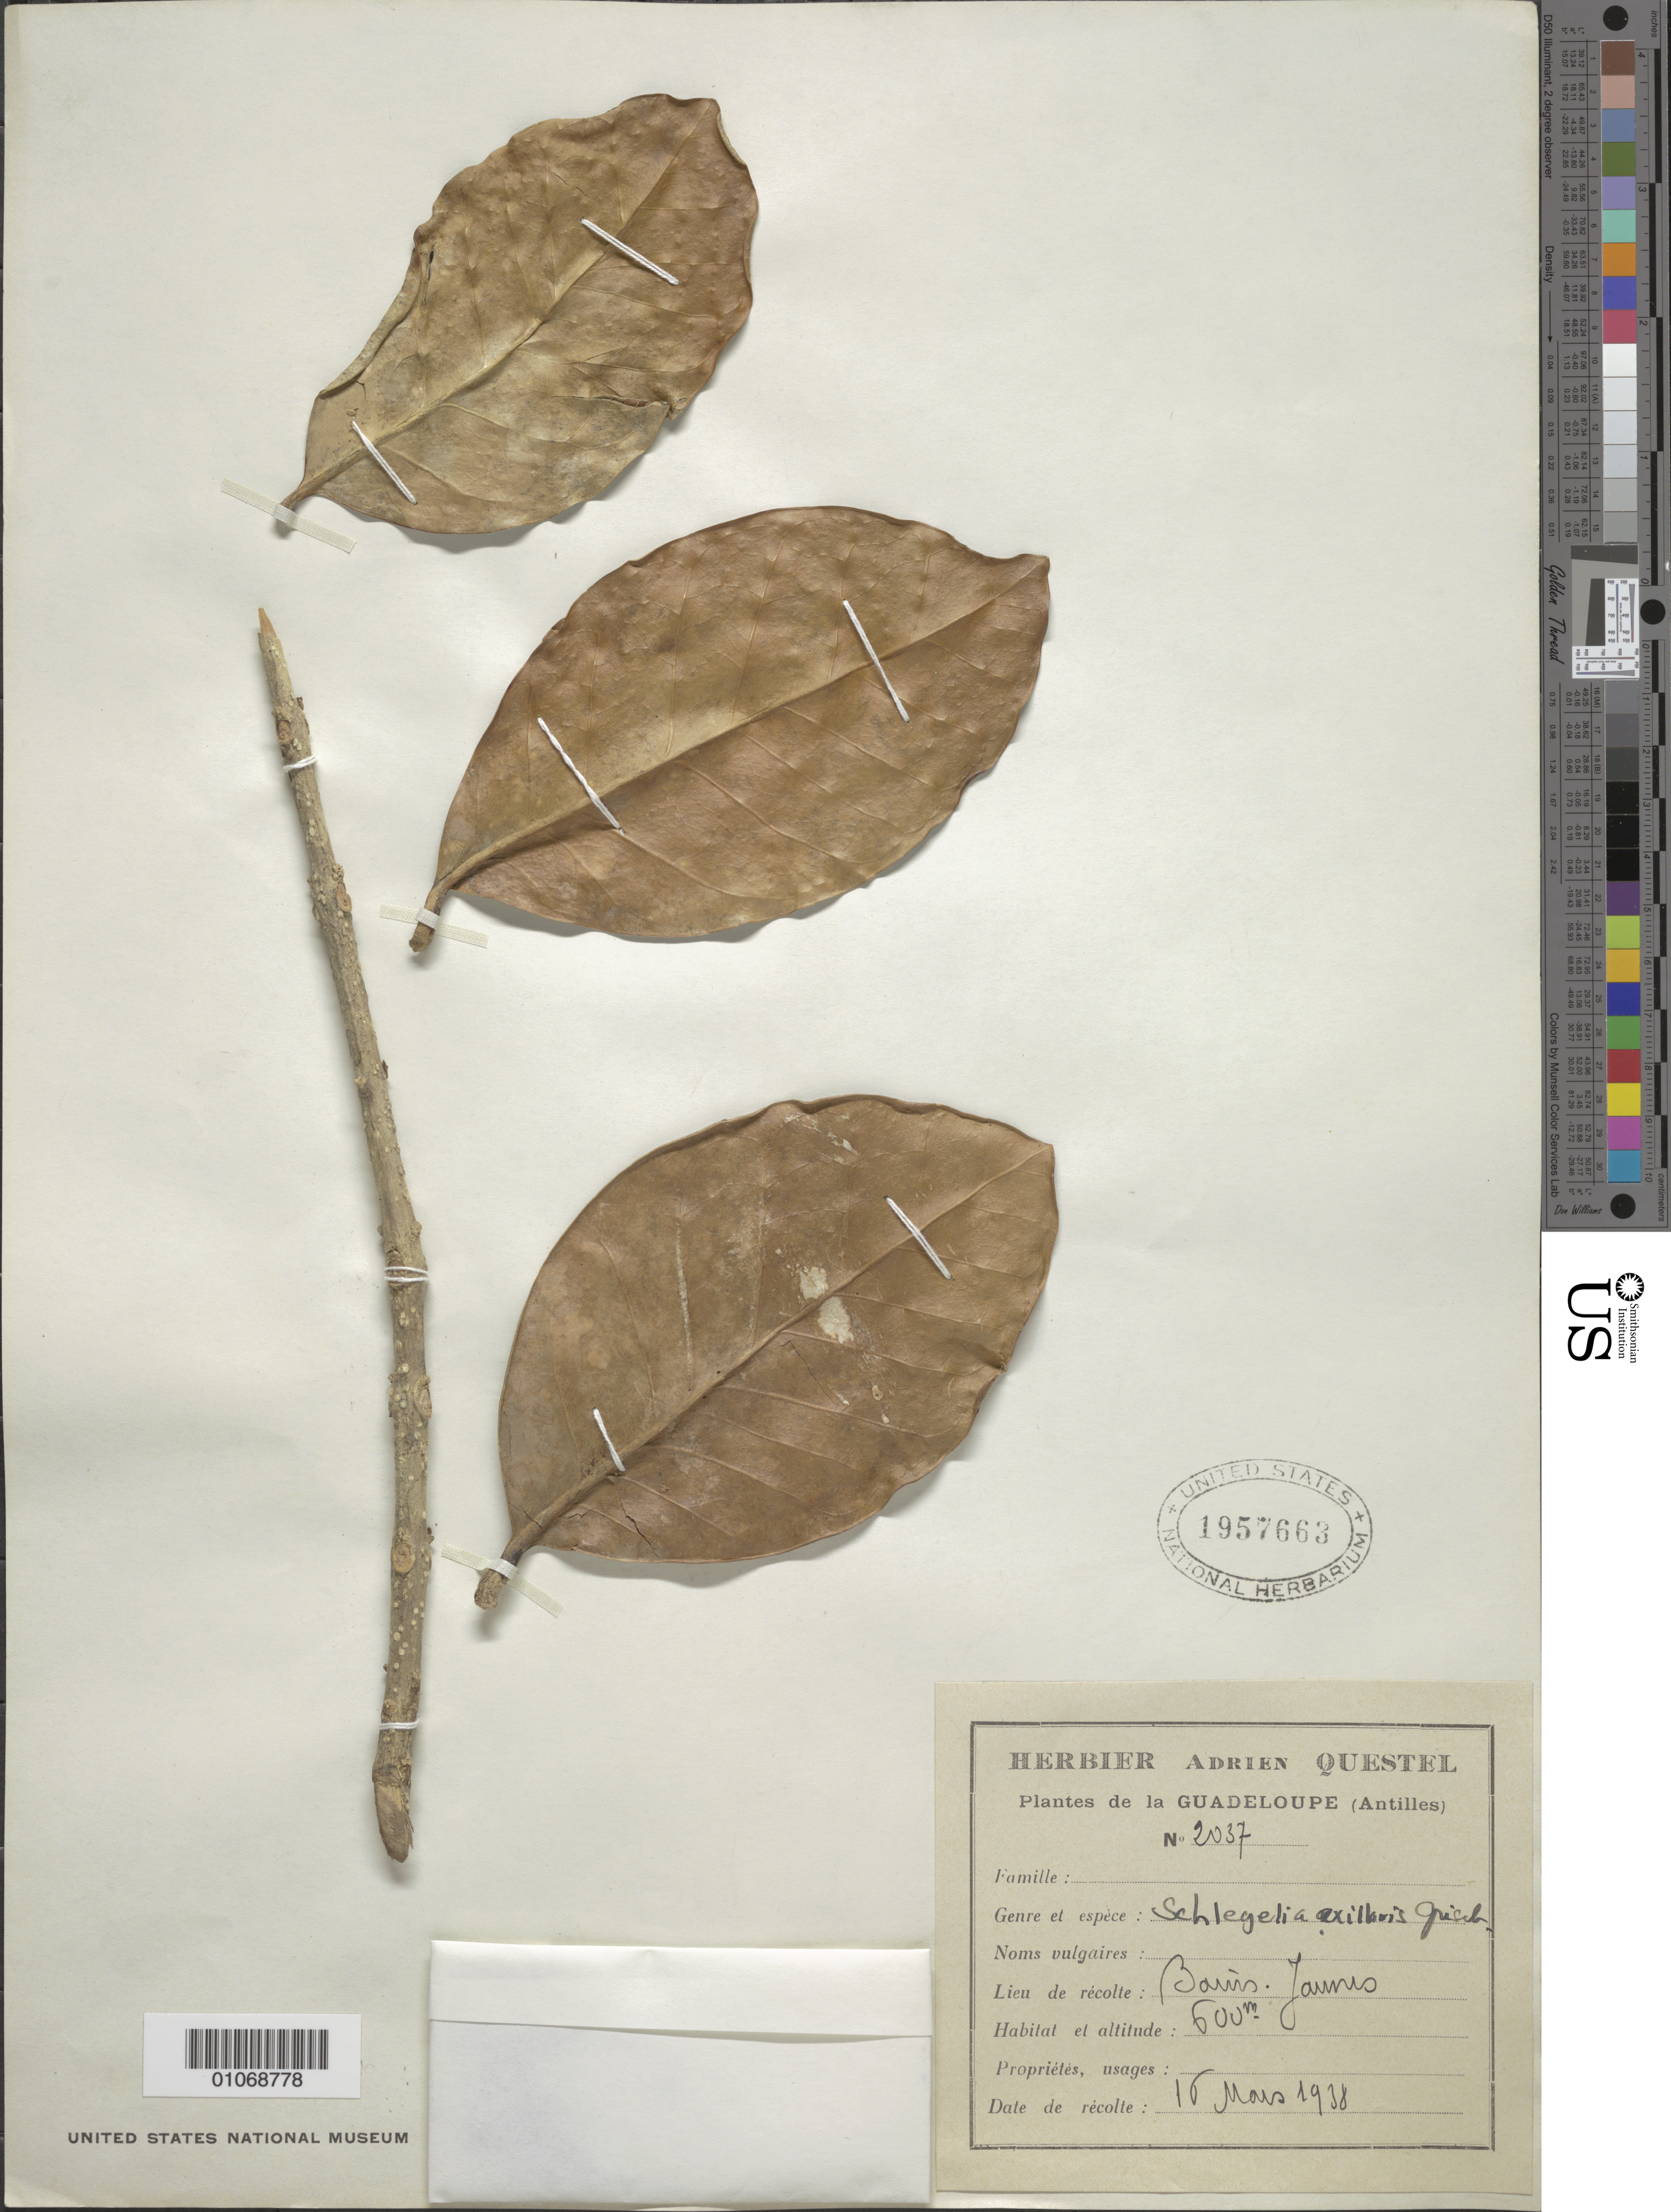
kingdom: Plantae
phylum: Tracheophyta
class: Magnoliopsida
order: Lamiales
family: Schlegeliaceae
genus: Schlegelia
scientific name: Schlegelia axillaris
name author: Griseb.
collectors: A. Questel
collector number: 2037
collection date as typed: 16 Mar 1938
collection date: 1938-03-16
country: Guadeloupe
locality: Baines Jaunes?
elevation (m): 600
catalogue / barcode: US 1957663